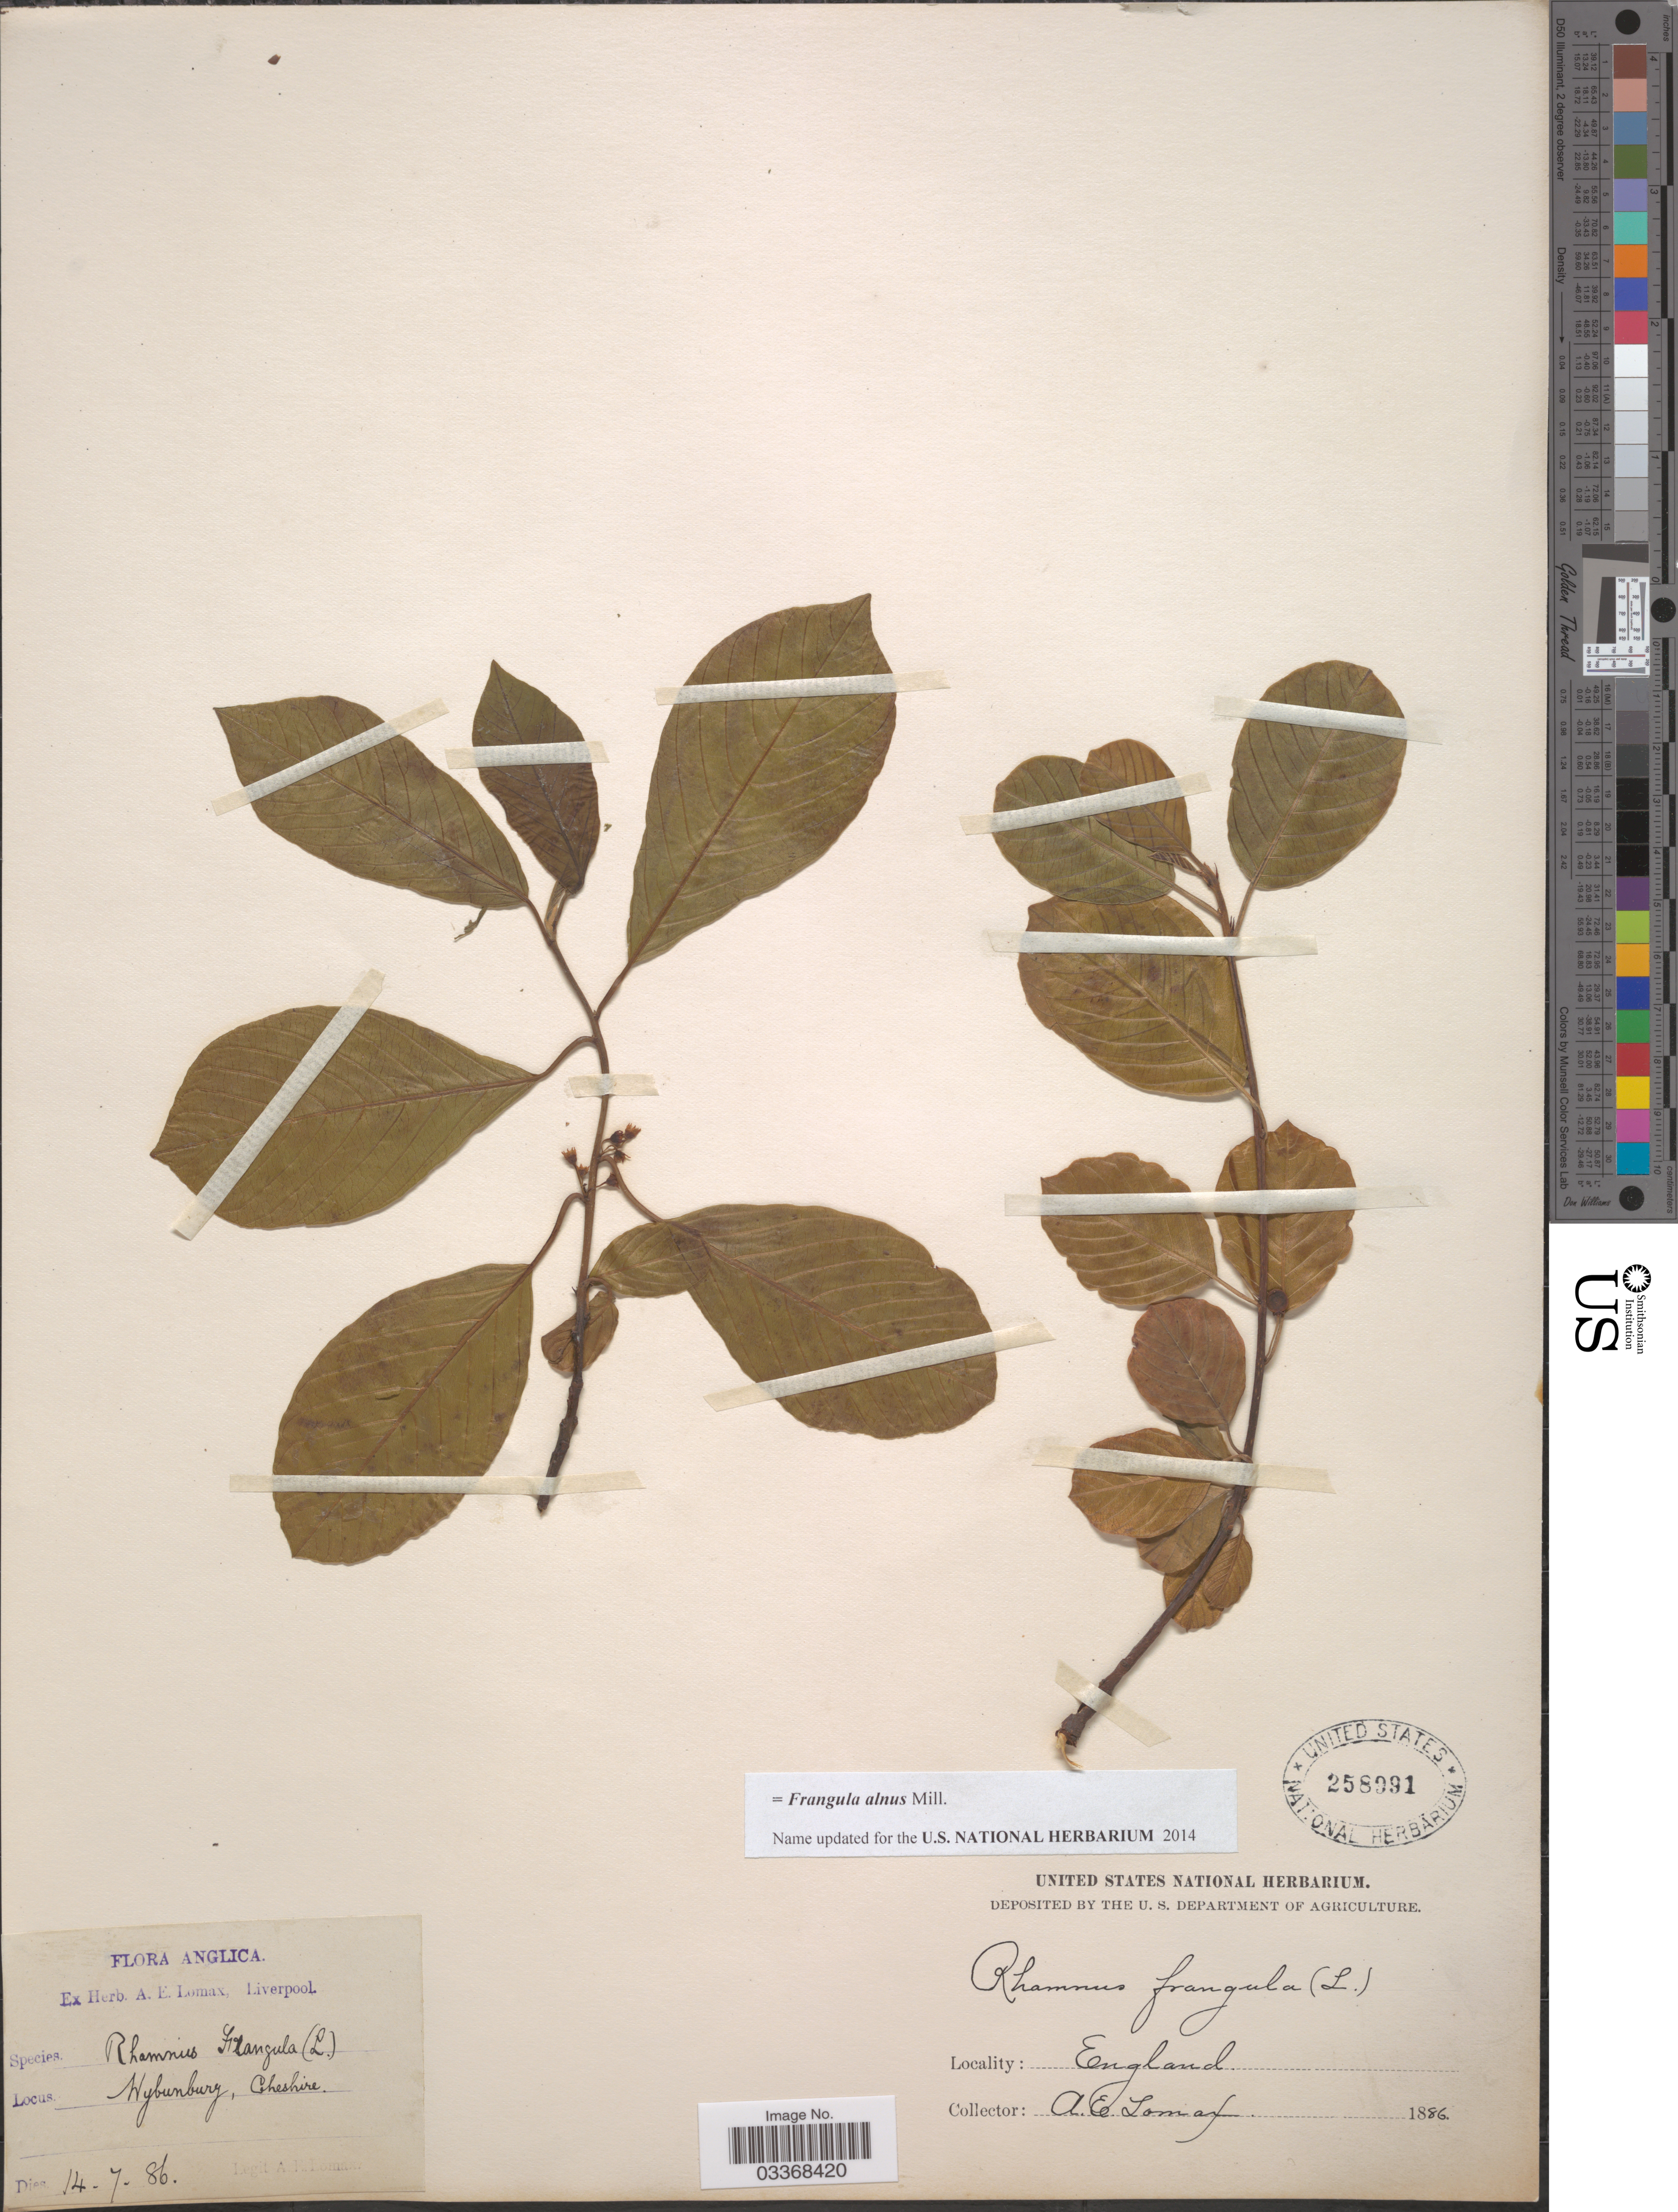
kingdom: Plantae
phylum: Tracheophyta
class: Magnoliopsida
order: Rosales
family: Rhamnaceae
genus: Frangula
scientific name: Frangula alnus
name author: Mill.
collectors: A. Lomax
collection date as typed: Transcribed d/m/y: 14/7/86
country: United Kingdom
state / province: England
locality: Anglica. Hybunburg, Cheshire.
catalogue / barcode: US 258991